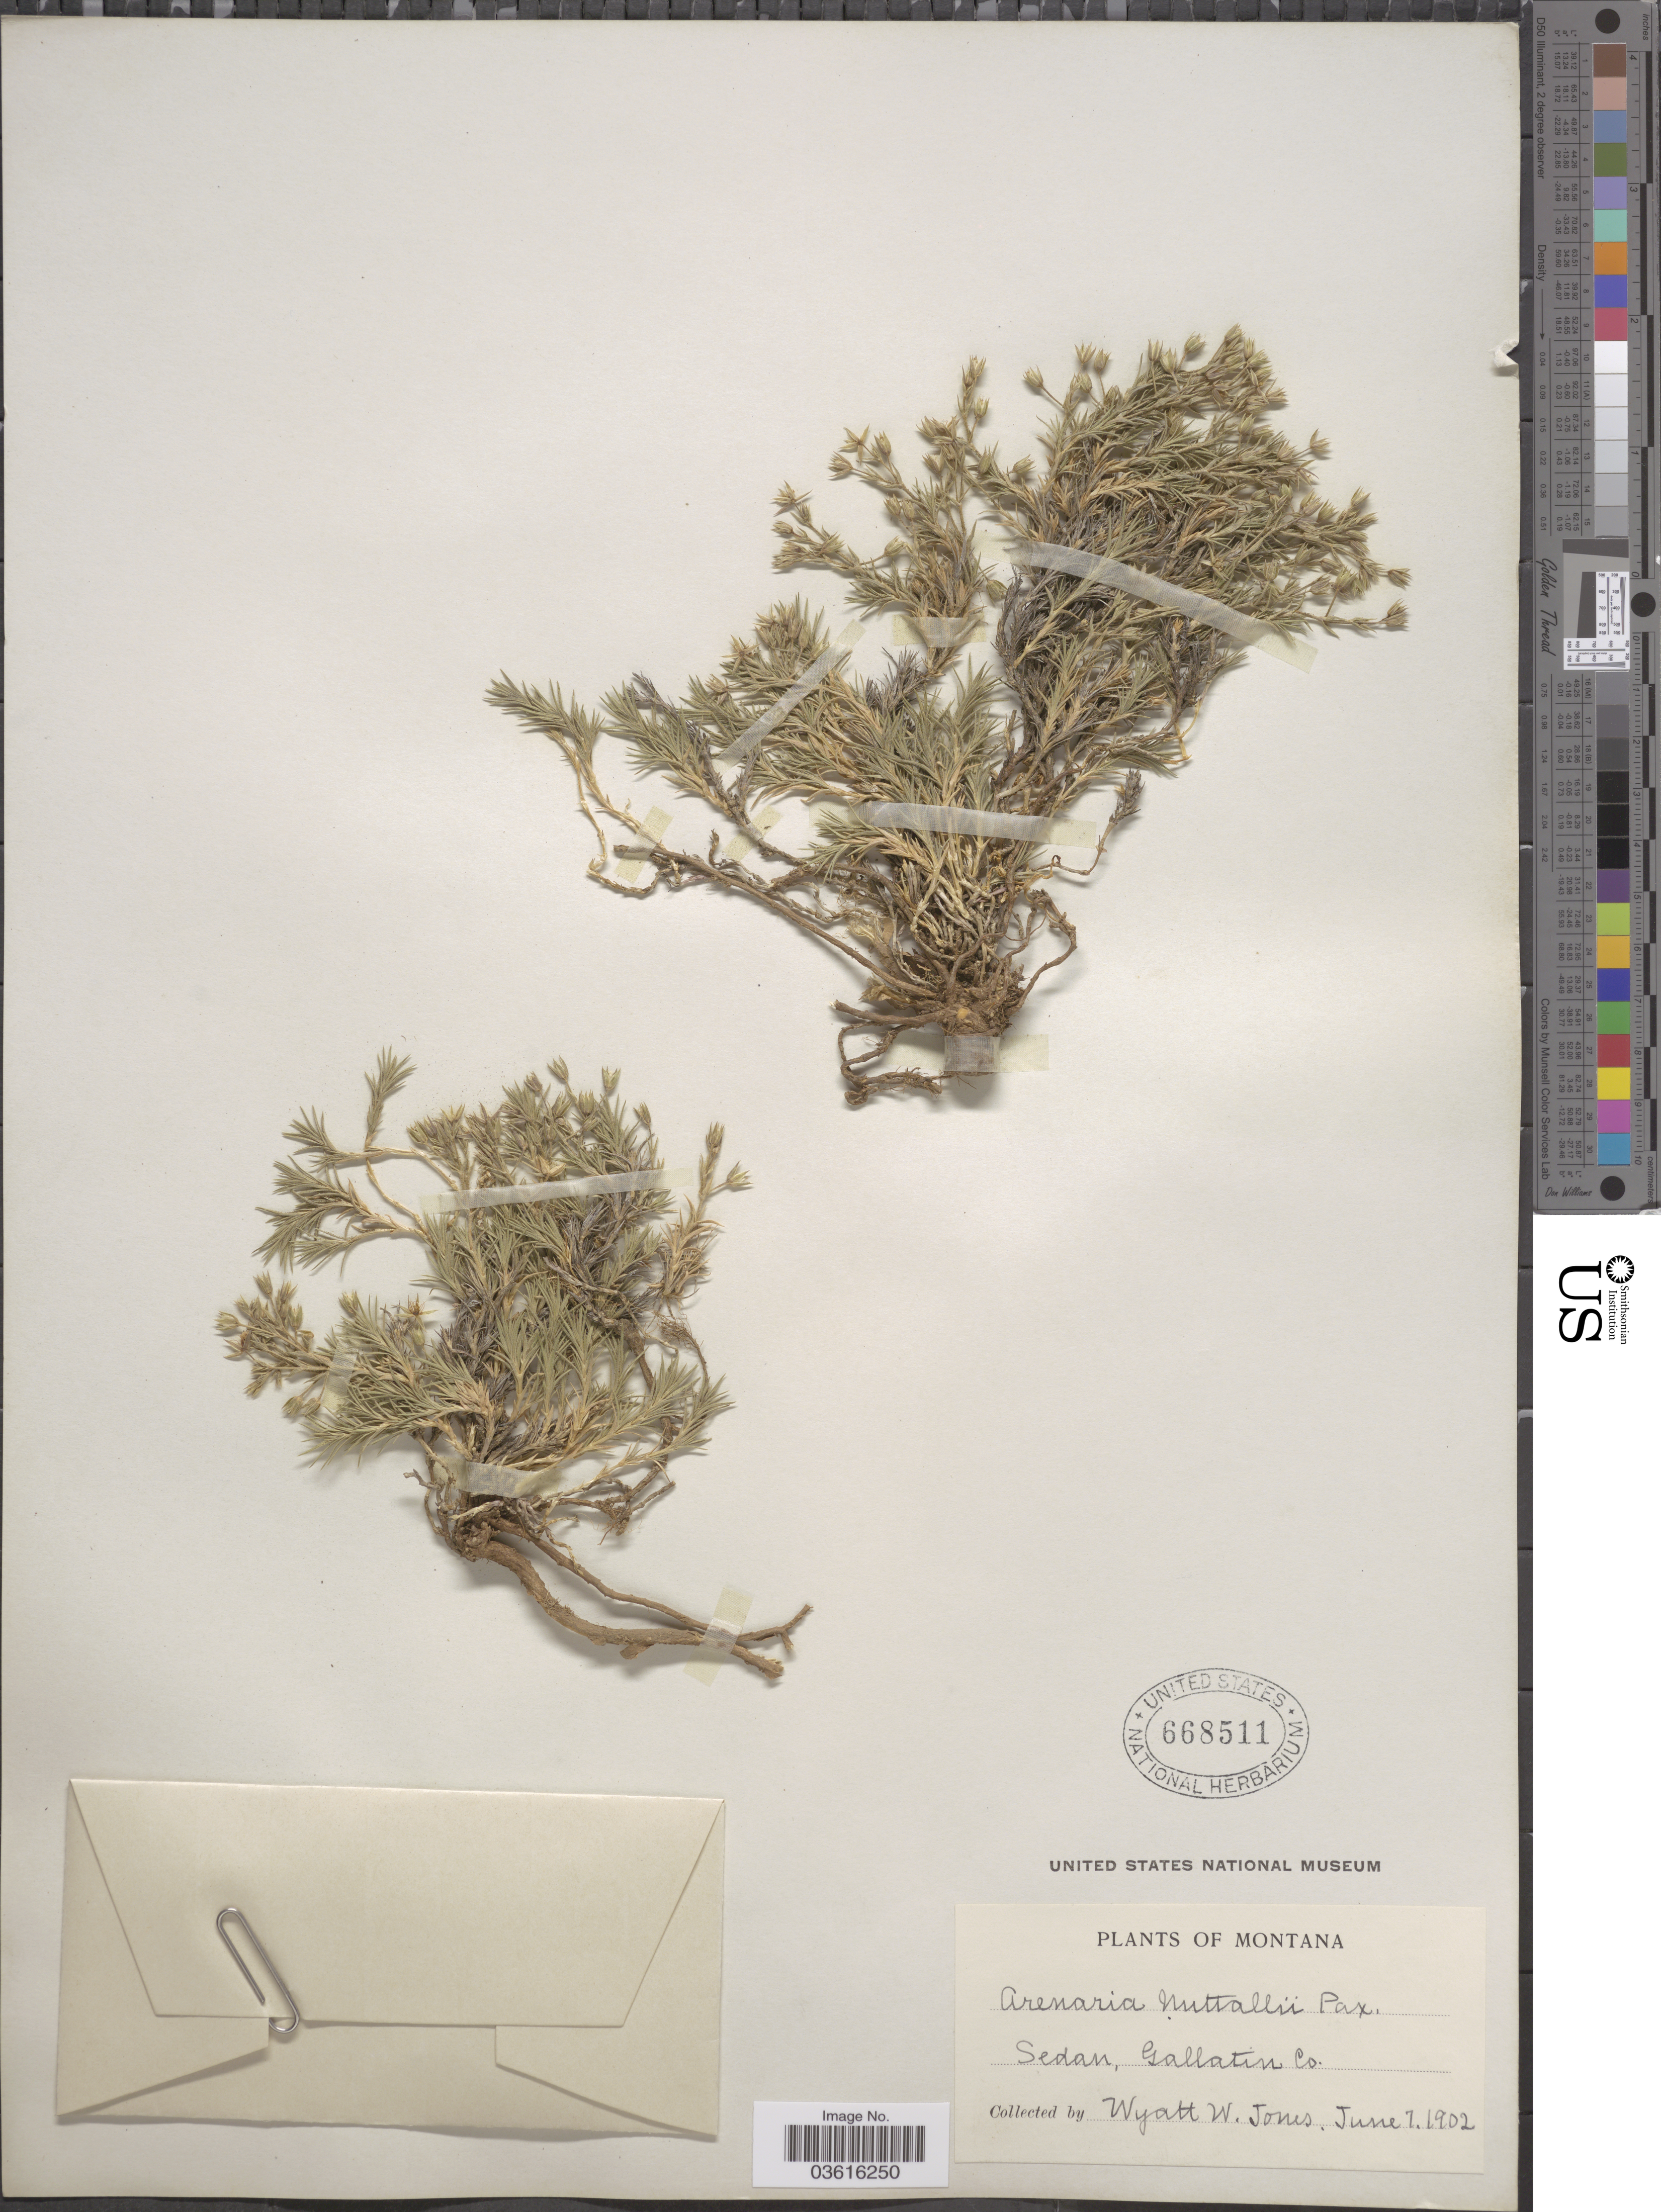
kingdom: Plantae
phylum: Tracheophyta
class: Magnoliopsida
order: Caryophyllales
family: Caryophyllaceae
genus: Minuartia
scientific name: Minuartia nuttallii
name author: (Pax) Briq.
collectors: W. W. Jones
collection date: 1902-06-07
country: United States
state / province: Montana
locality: Sedan, Gallatin Co.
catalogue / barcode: US 668511